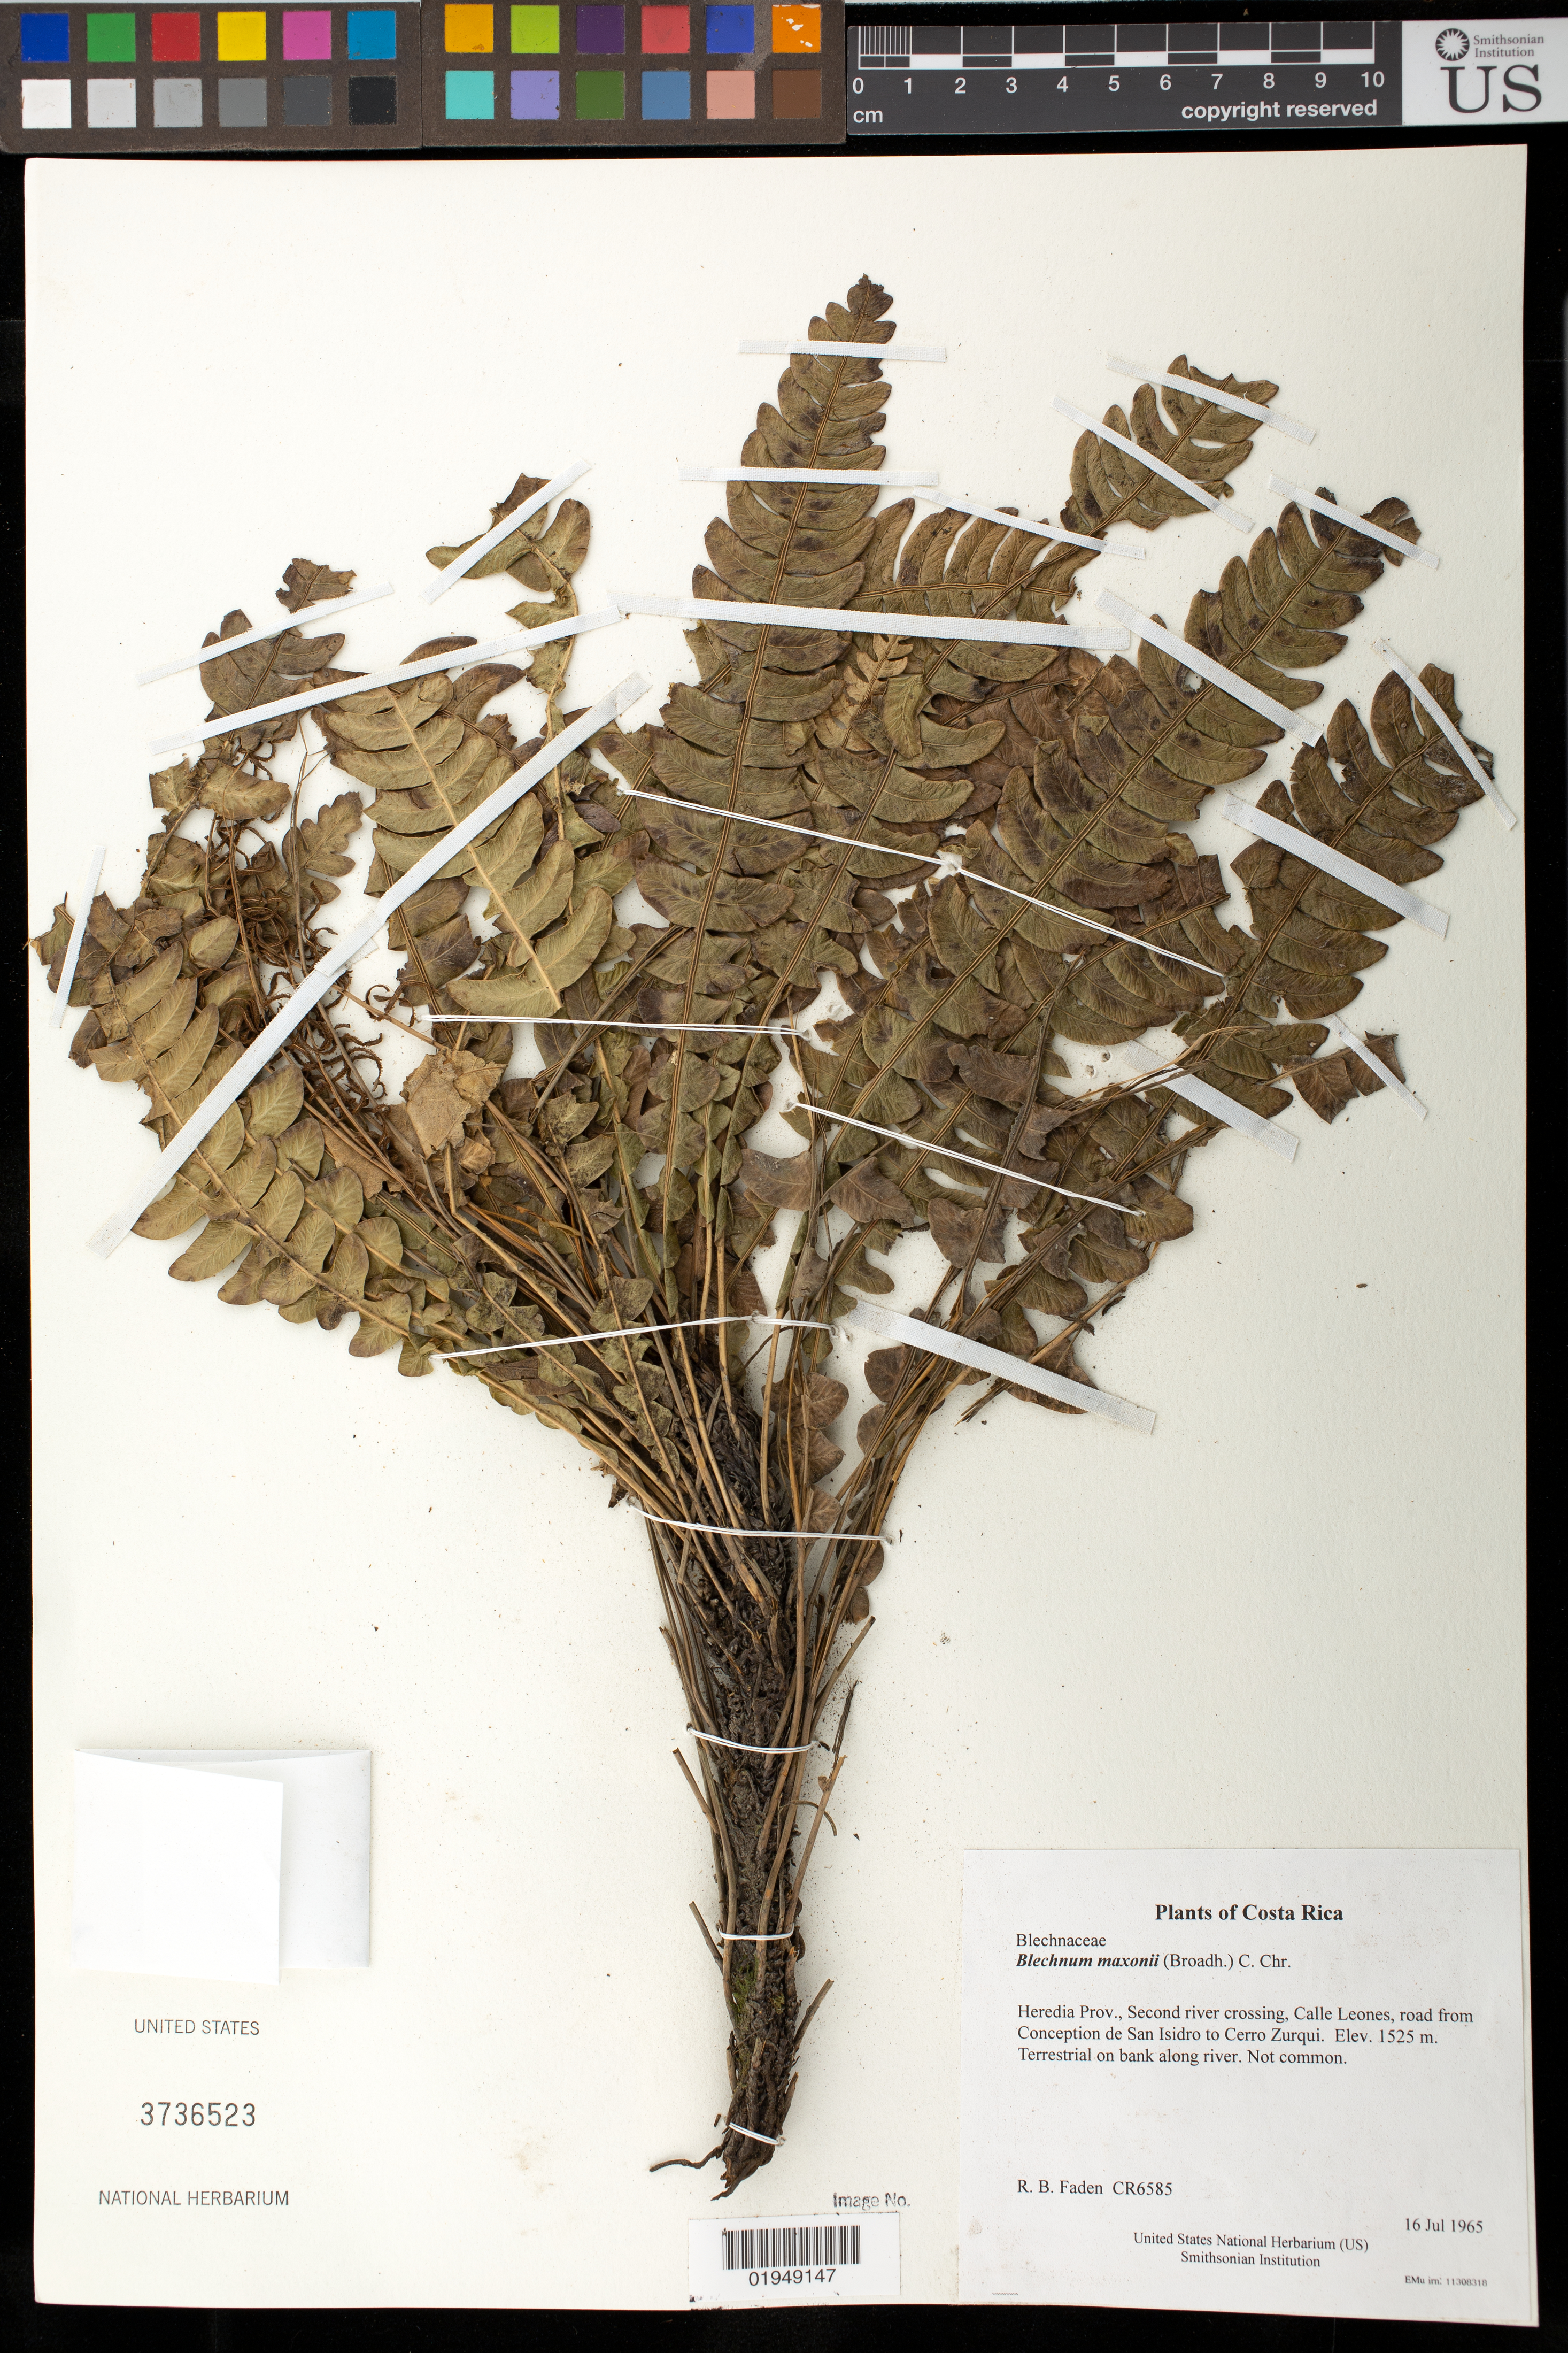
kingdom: Plantae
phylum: Tracheophyta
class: Polypodiopsida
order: Polypodiales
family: Blechnaceae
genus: Austroblechnum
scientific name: Austroblechnum lehmanni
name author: (Hieron.) Gasper & V.A.O. Dittrich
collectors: R. B. Faden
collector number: CR6585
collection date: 1965-07-16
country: Costa Rica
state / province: Heredia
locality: Second river crossing, Calle Leones, road from Conception de San Isidro to Cerro Zurqui.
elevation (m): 1525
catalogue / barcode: US 3736523